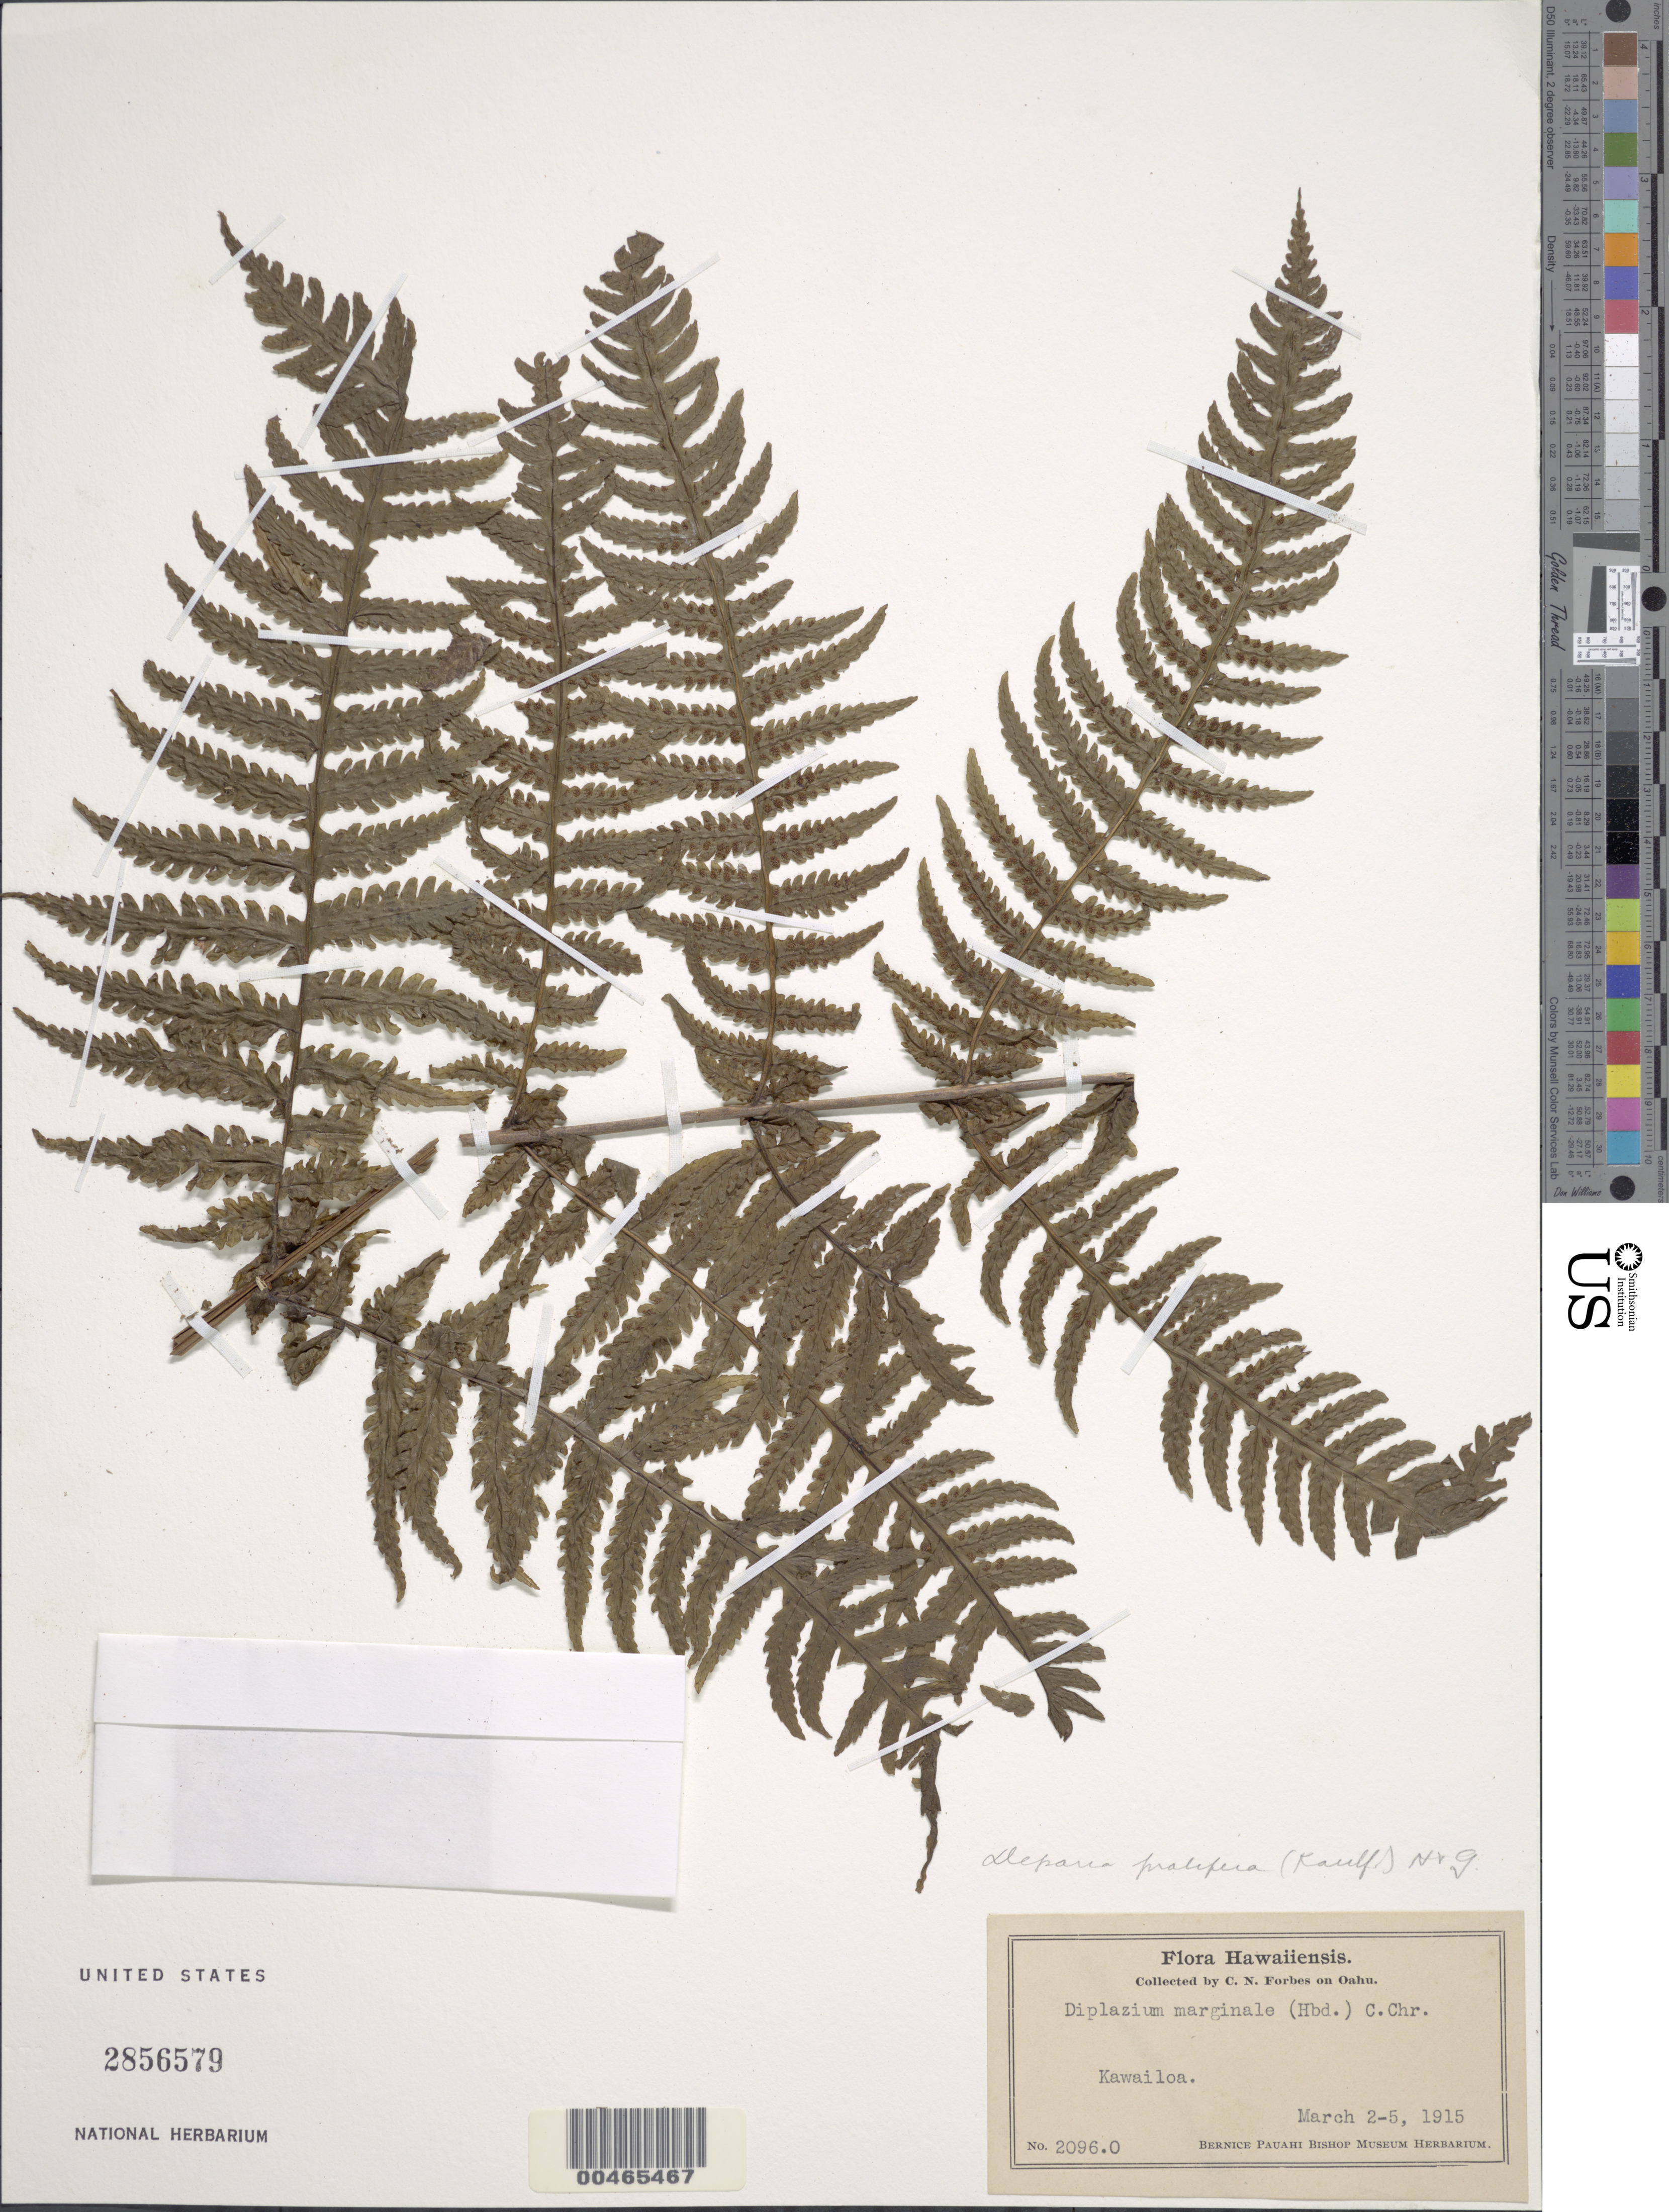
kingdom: Plantae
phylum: Tracheophyta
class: Polypodiopsida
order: Polypodiales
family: Athyriaceae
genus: Deparia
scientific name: Deparia prolifera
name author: (Kaulf.) Hook. & Grev.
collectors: C. N. Forbes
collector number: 2096.O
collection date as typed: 2 Mar 1915 to 5 Mar 1915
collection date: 1915-03-02/1915-03-05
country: United States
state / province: Hawaii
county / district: Honolulu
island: Oahu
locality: Kawailoa, Oahu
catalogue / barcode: US 2856579